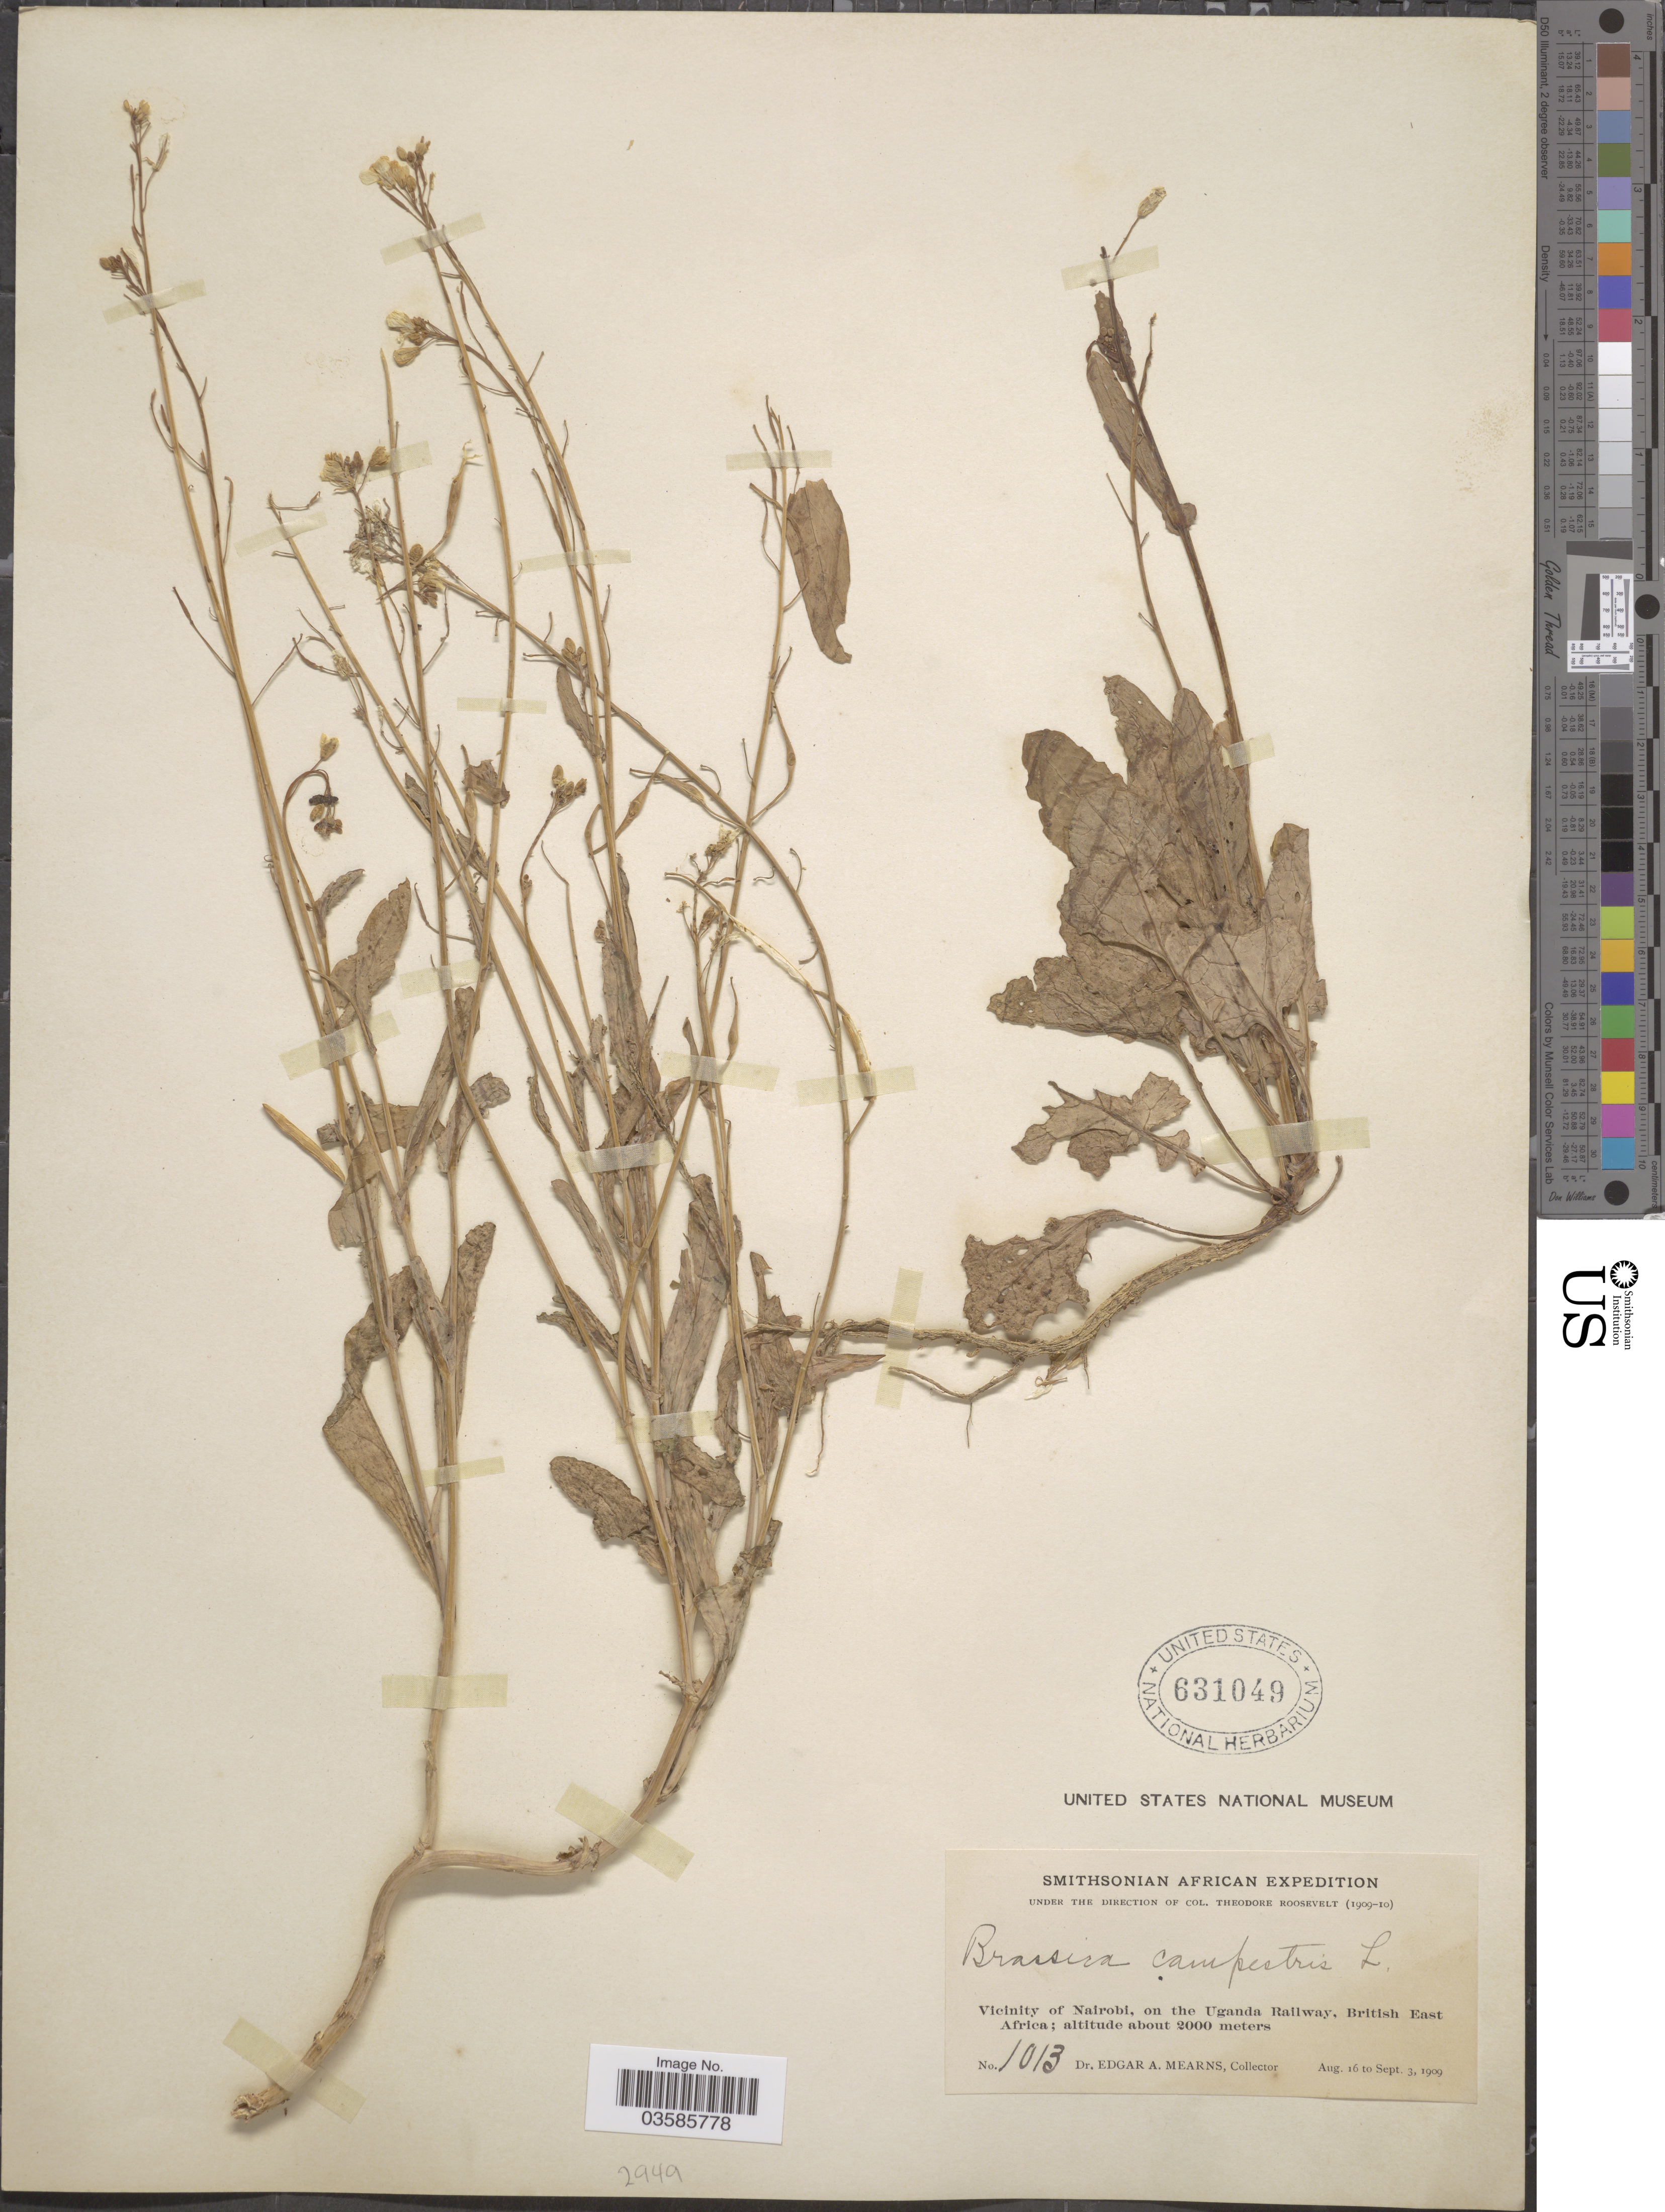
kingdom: Plantae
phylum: Tracheophyta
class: Magnoliopsida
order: Brassicales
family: Brassicaceae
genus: Brassica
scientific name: Brassica campestris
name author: L.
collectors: E. A. Mearns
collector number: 1013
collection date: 1909-08-16/1909-09-03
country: Kenya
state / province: Nairobi Area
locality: Vicinity of Nairobi, on the Uganda Railway, British East Africa.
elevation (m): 2000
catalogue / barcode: US 631049